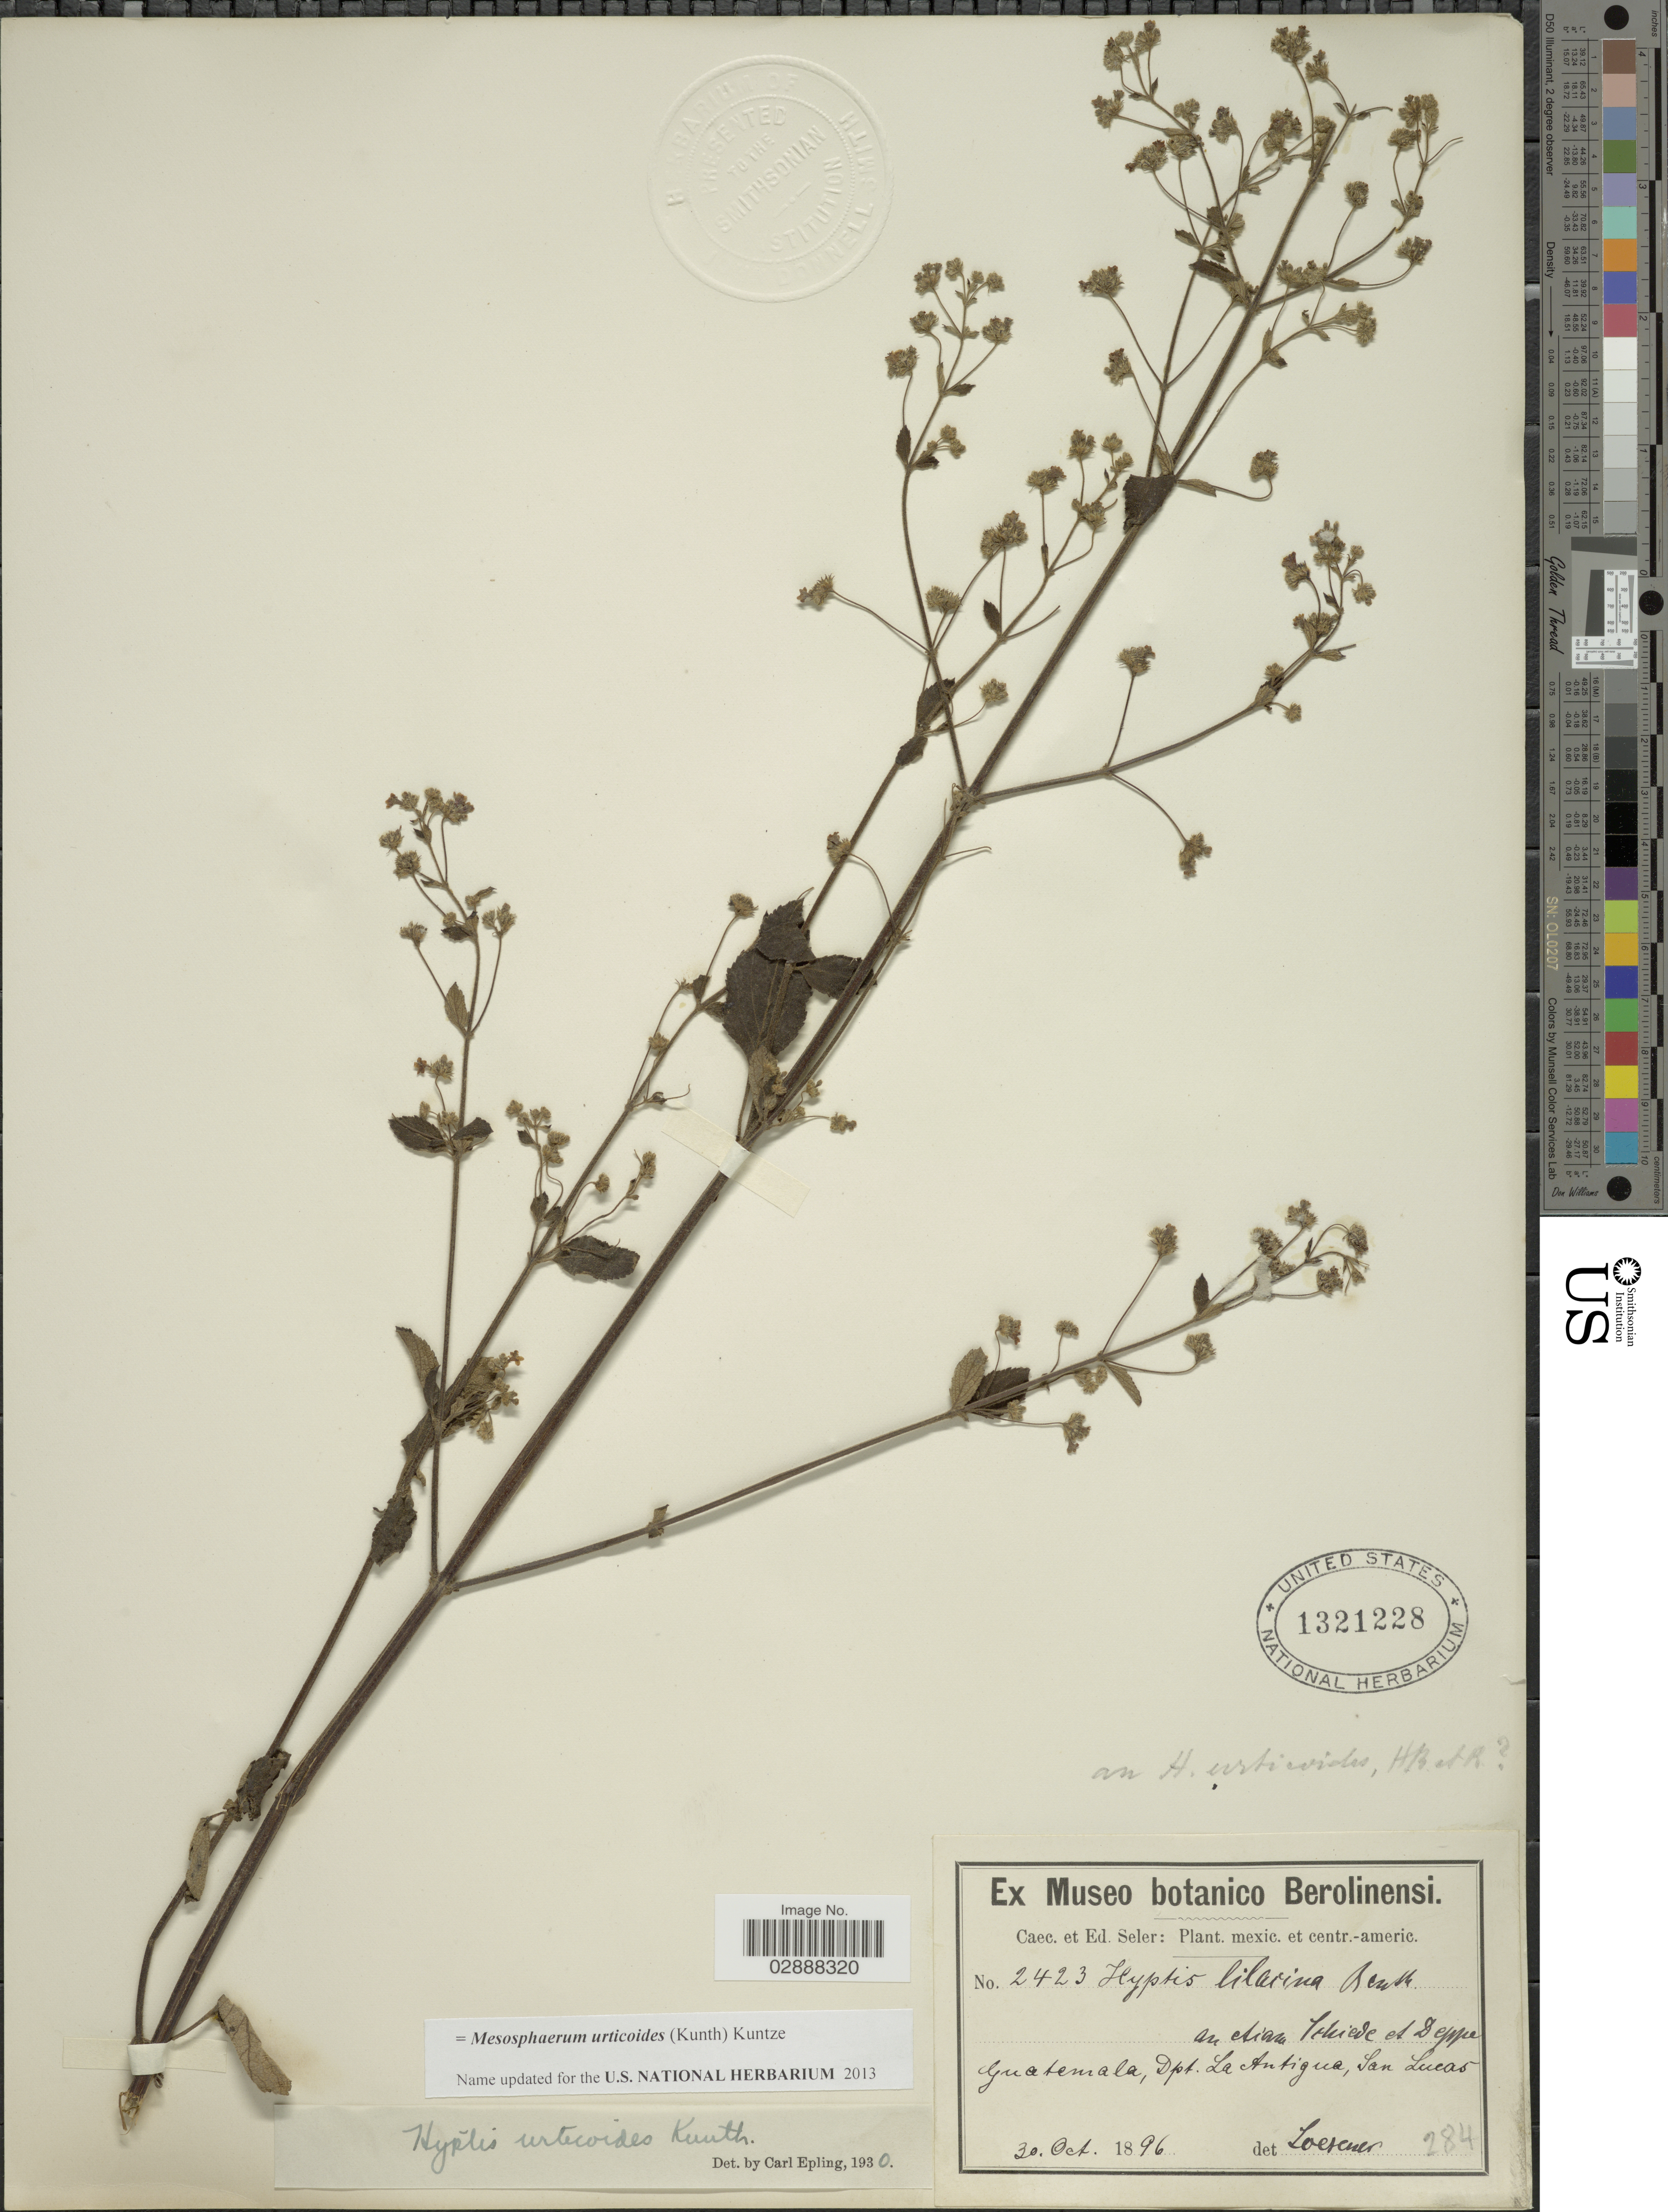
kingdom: Plantae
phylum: Tracheophyta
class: Magnoliopsida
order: Lamiales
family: Lamiaceae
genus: Mesosphaerum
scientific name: Mesosphaerum urticoides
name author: (Kunth) Kuntze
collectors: C. Seler & E. G. Seler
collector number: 2423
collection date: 1896-10-30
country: Guatemala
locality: Dpt. La Antigua, San Lucas.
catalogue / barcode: US 1321228